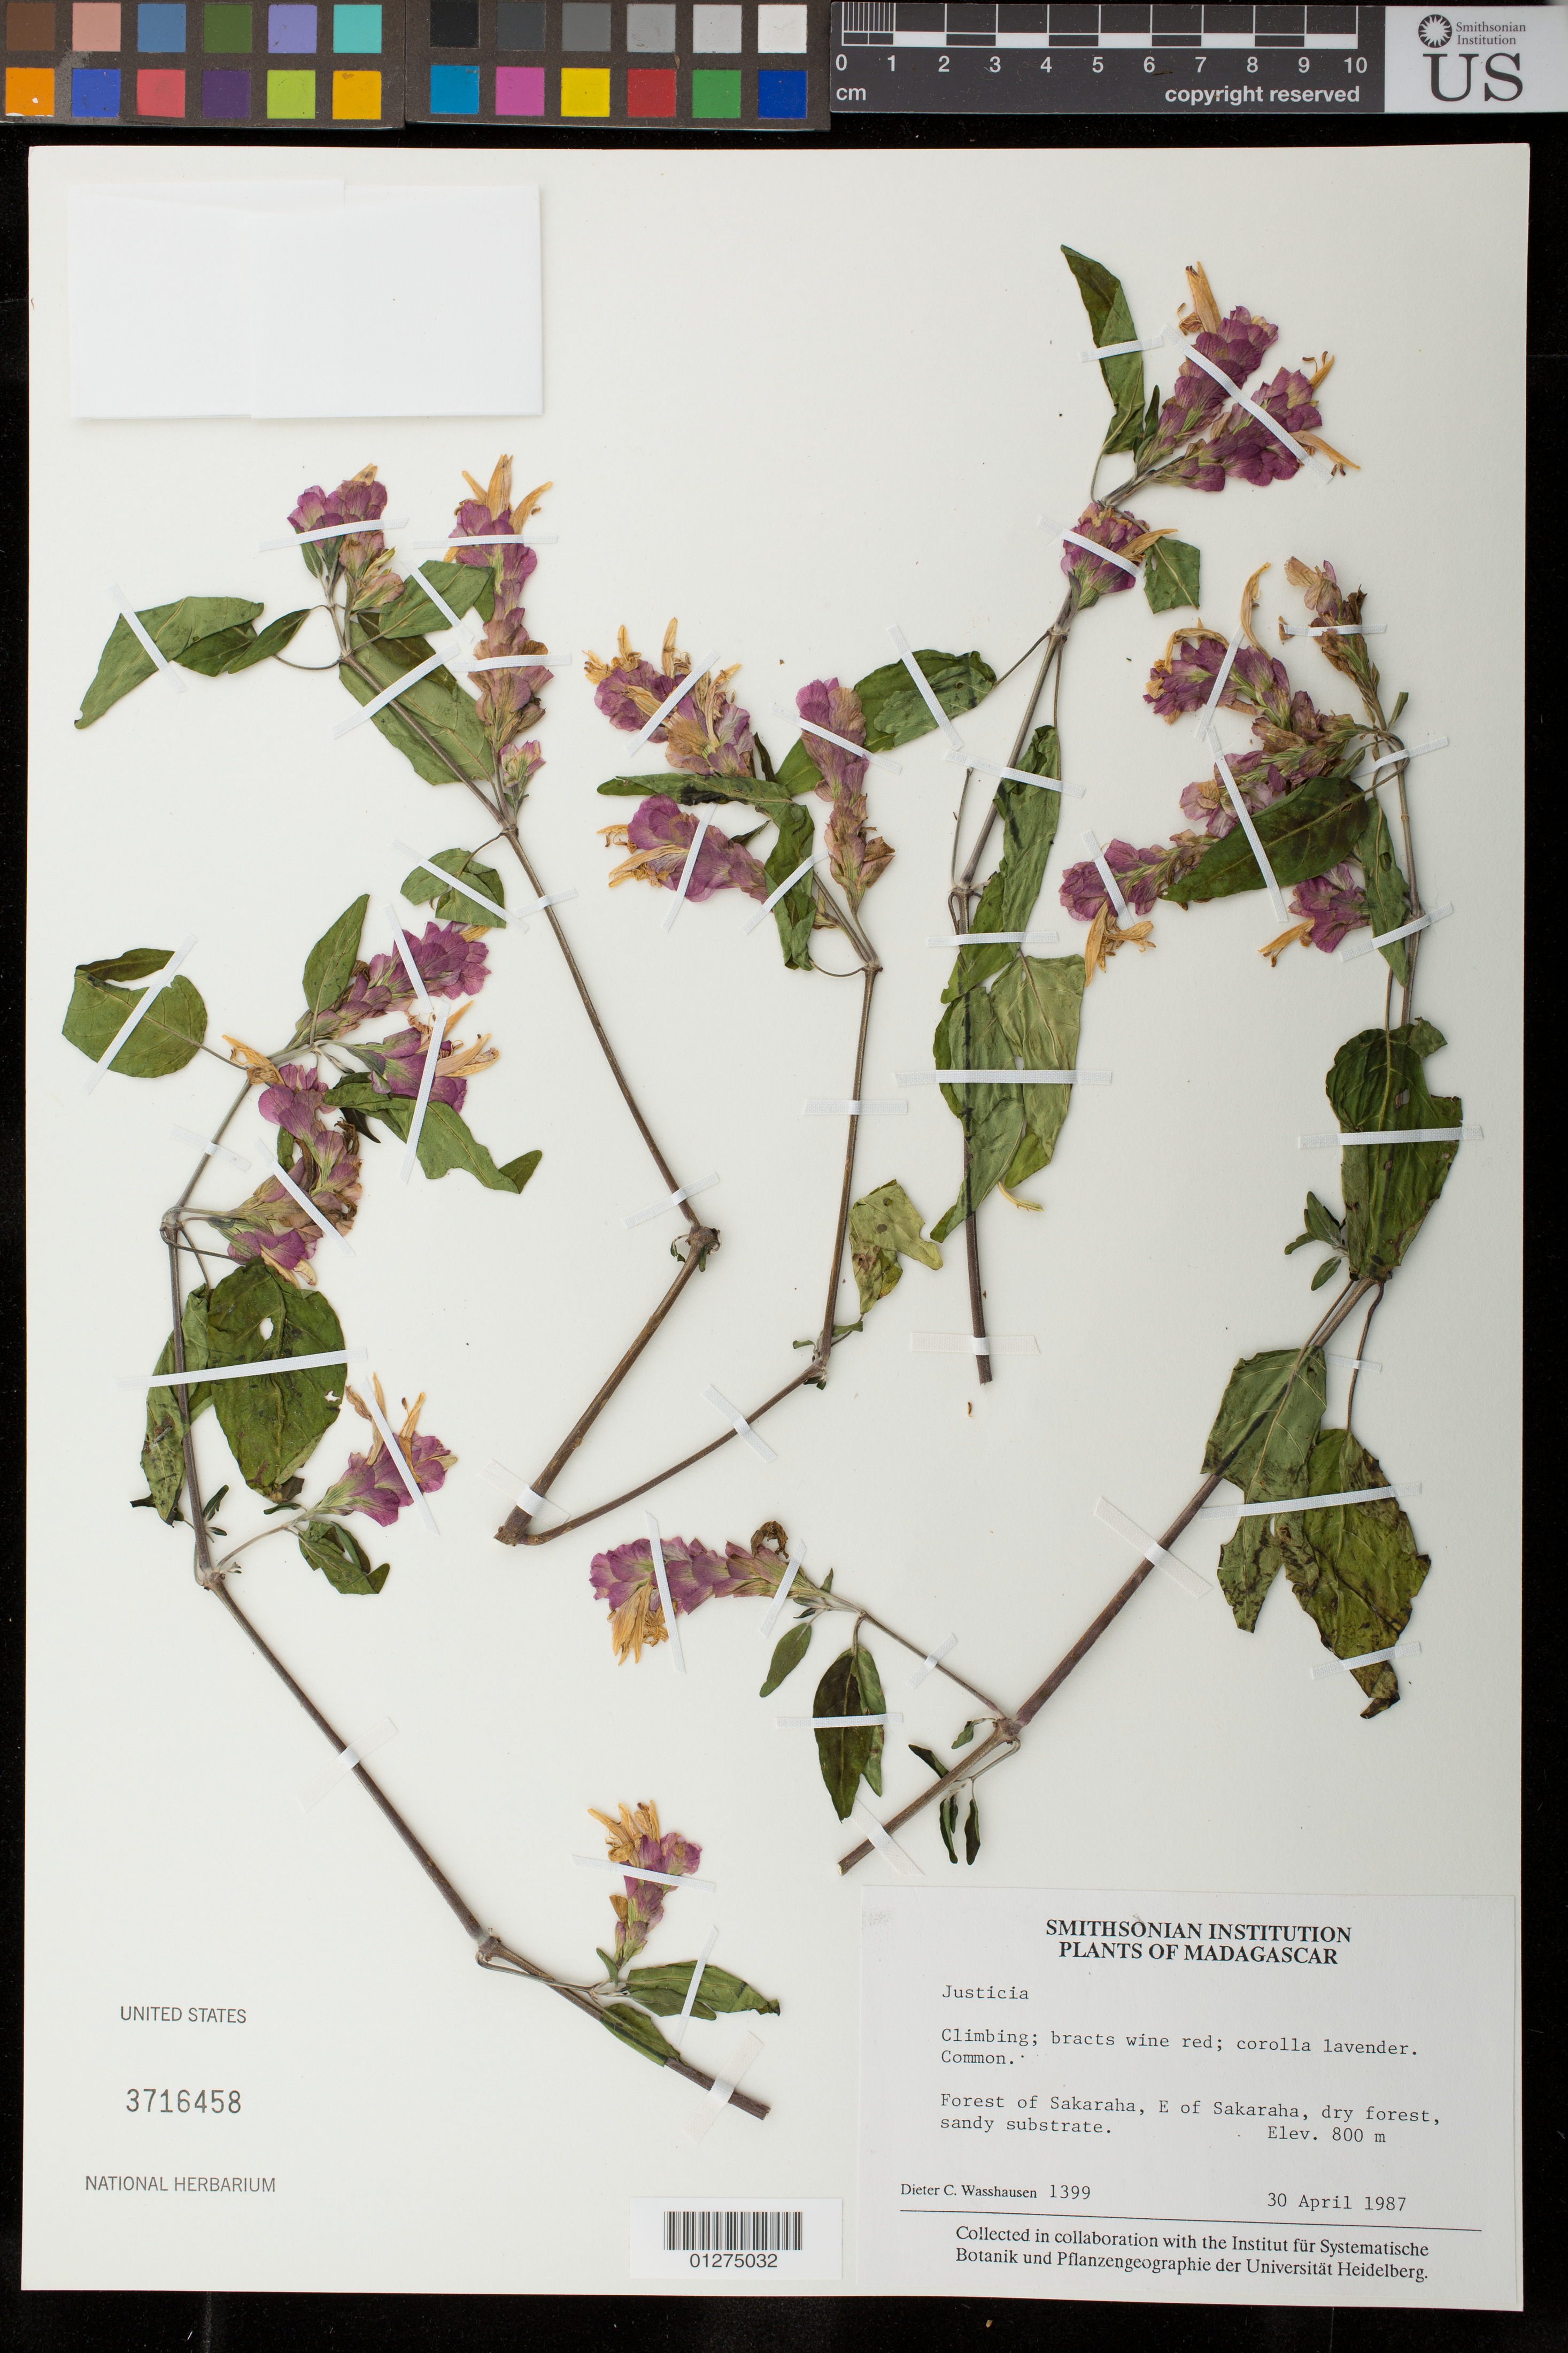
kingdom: Plantae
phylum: Tracheophyta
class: Magnoliopsida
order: Lamiales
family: Acanthaceae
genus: Justicia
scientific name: Justicia sp.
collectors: D. C. Wasshausen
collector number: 1399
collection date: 1987-04-30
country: Madagascar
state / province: Atsimo-Andrefana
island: Madagascar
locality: Forest of Sakaraha, E of Sakaraha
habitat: dry forest, sandy substrate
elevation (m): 800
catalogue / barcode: US 3716458